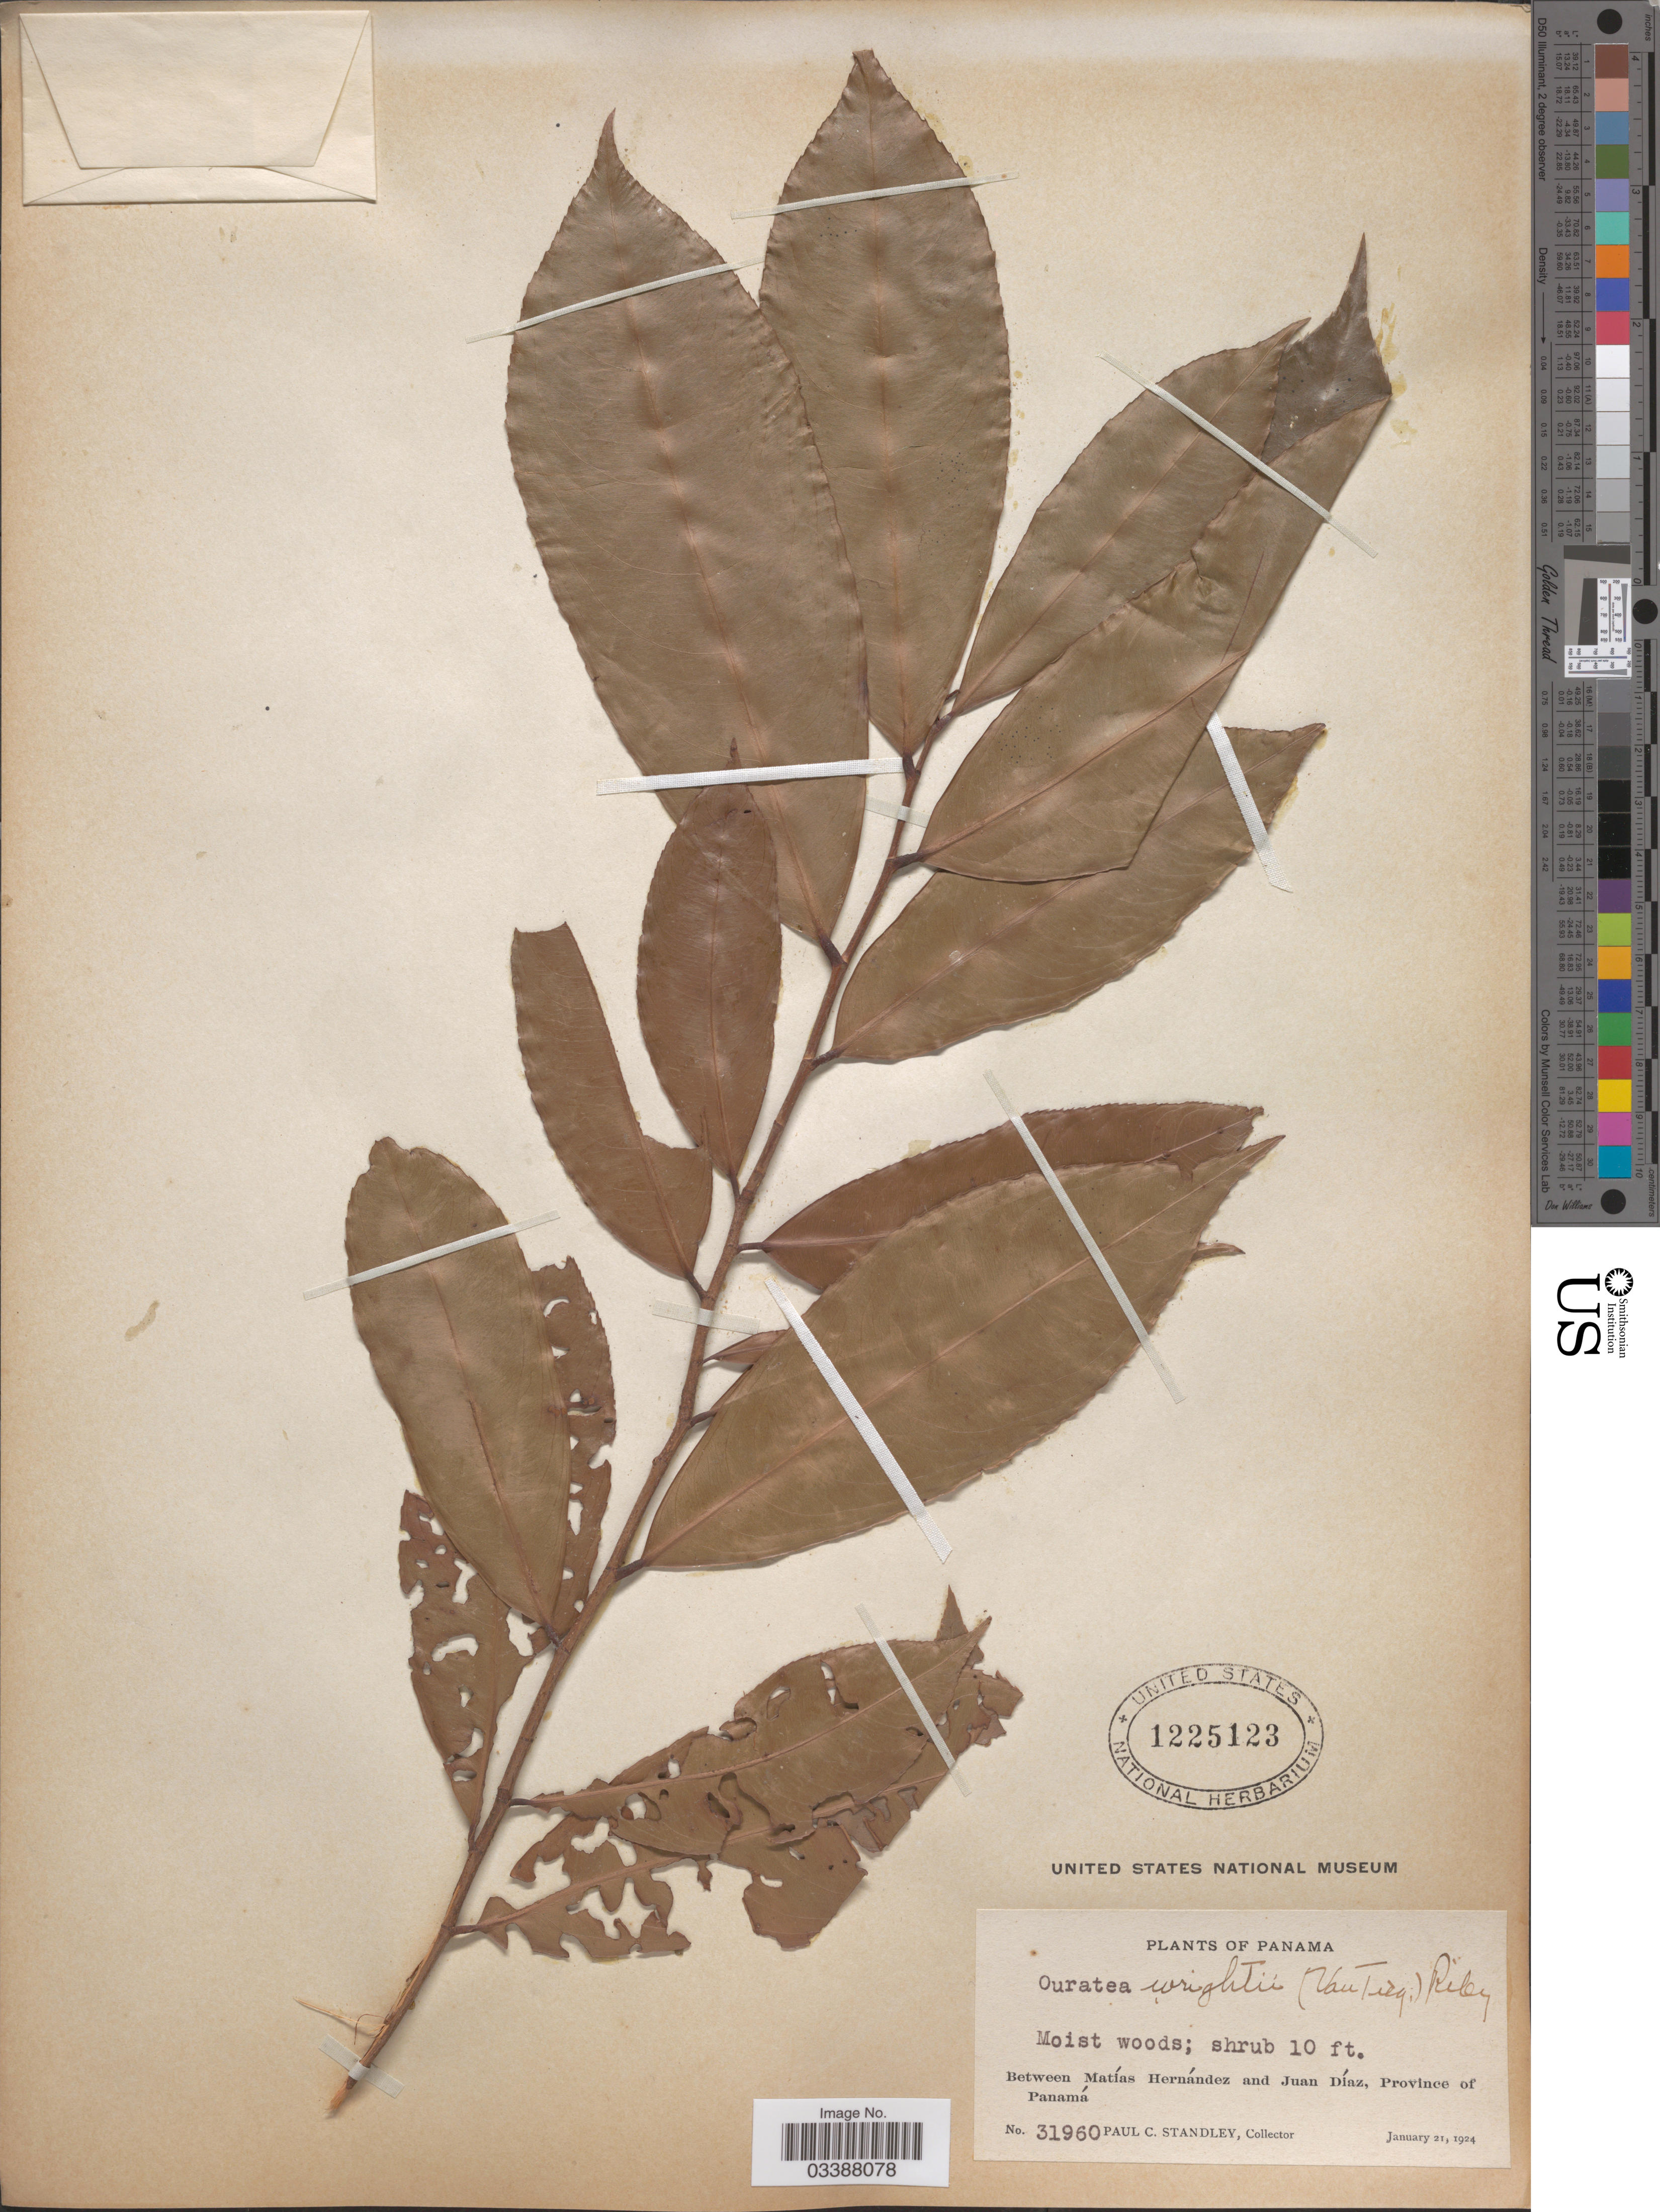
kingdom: Plantae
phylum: Tracheophyta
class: Magnoliopsida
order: Malpighiales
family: Ochnaceae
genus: Ouratea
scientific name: Ouratea lucens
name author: (Kunth) Engl.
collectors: P. C. Standley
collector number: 31960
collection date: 1924-01-21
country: Panama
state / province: Panamá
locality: Between Matías Hernández and Juan Díaz.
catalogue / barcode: US 1225123